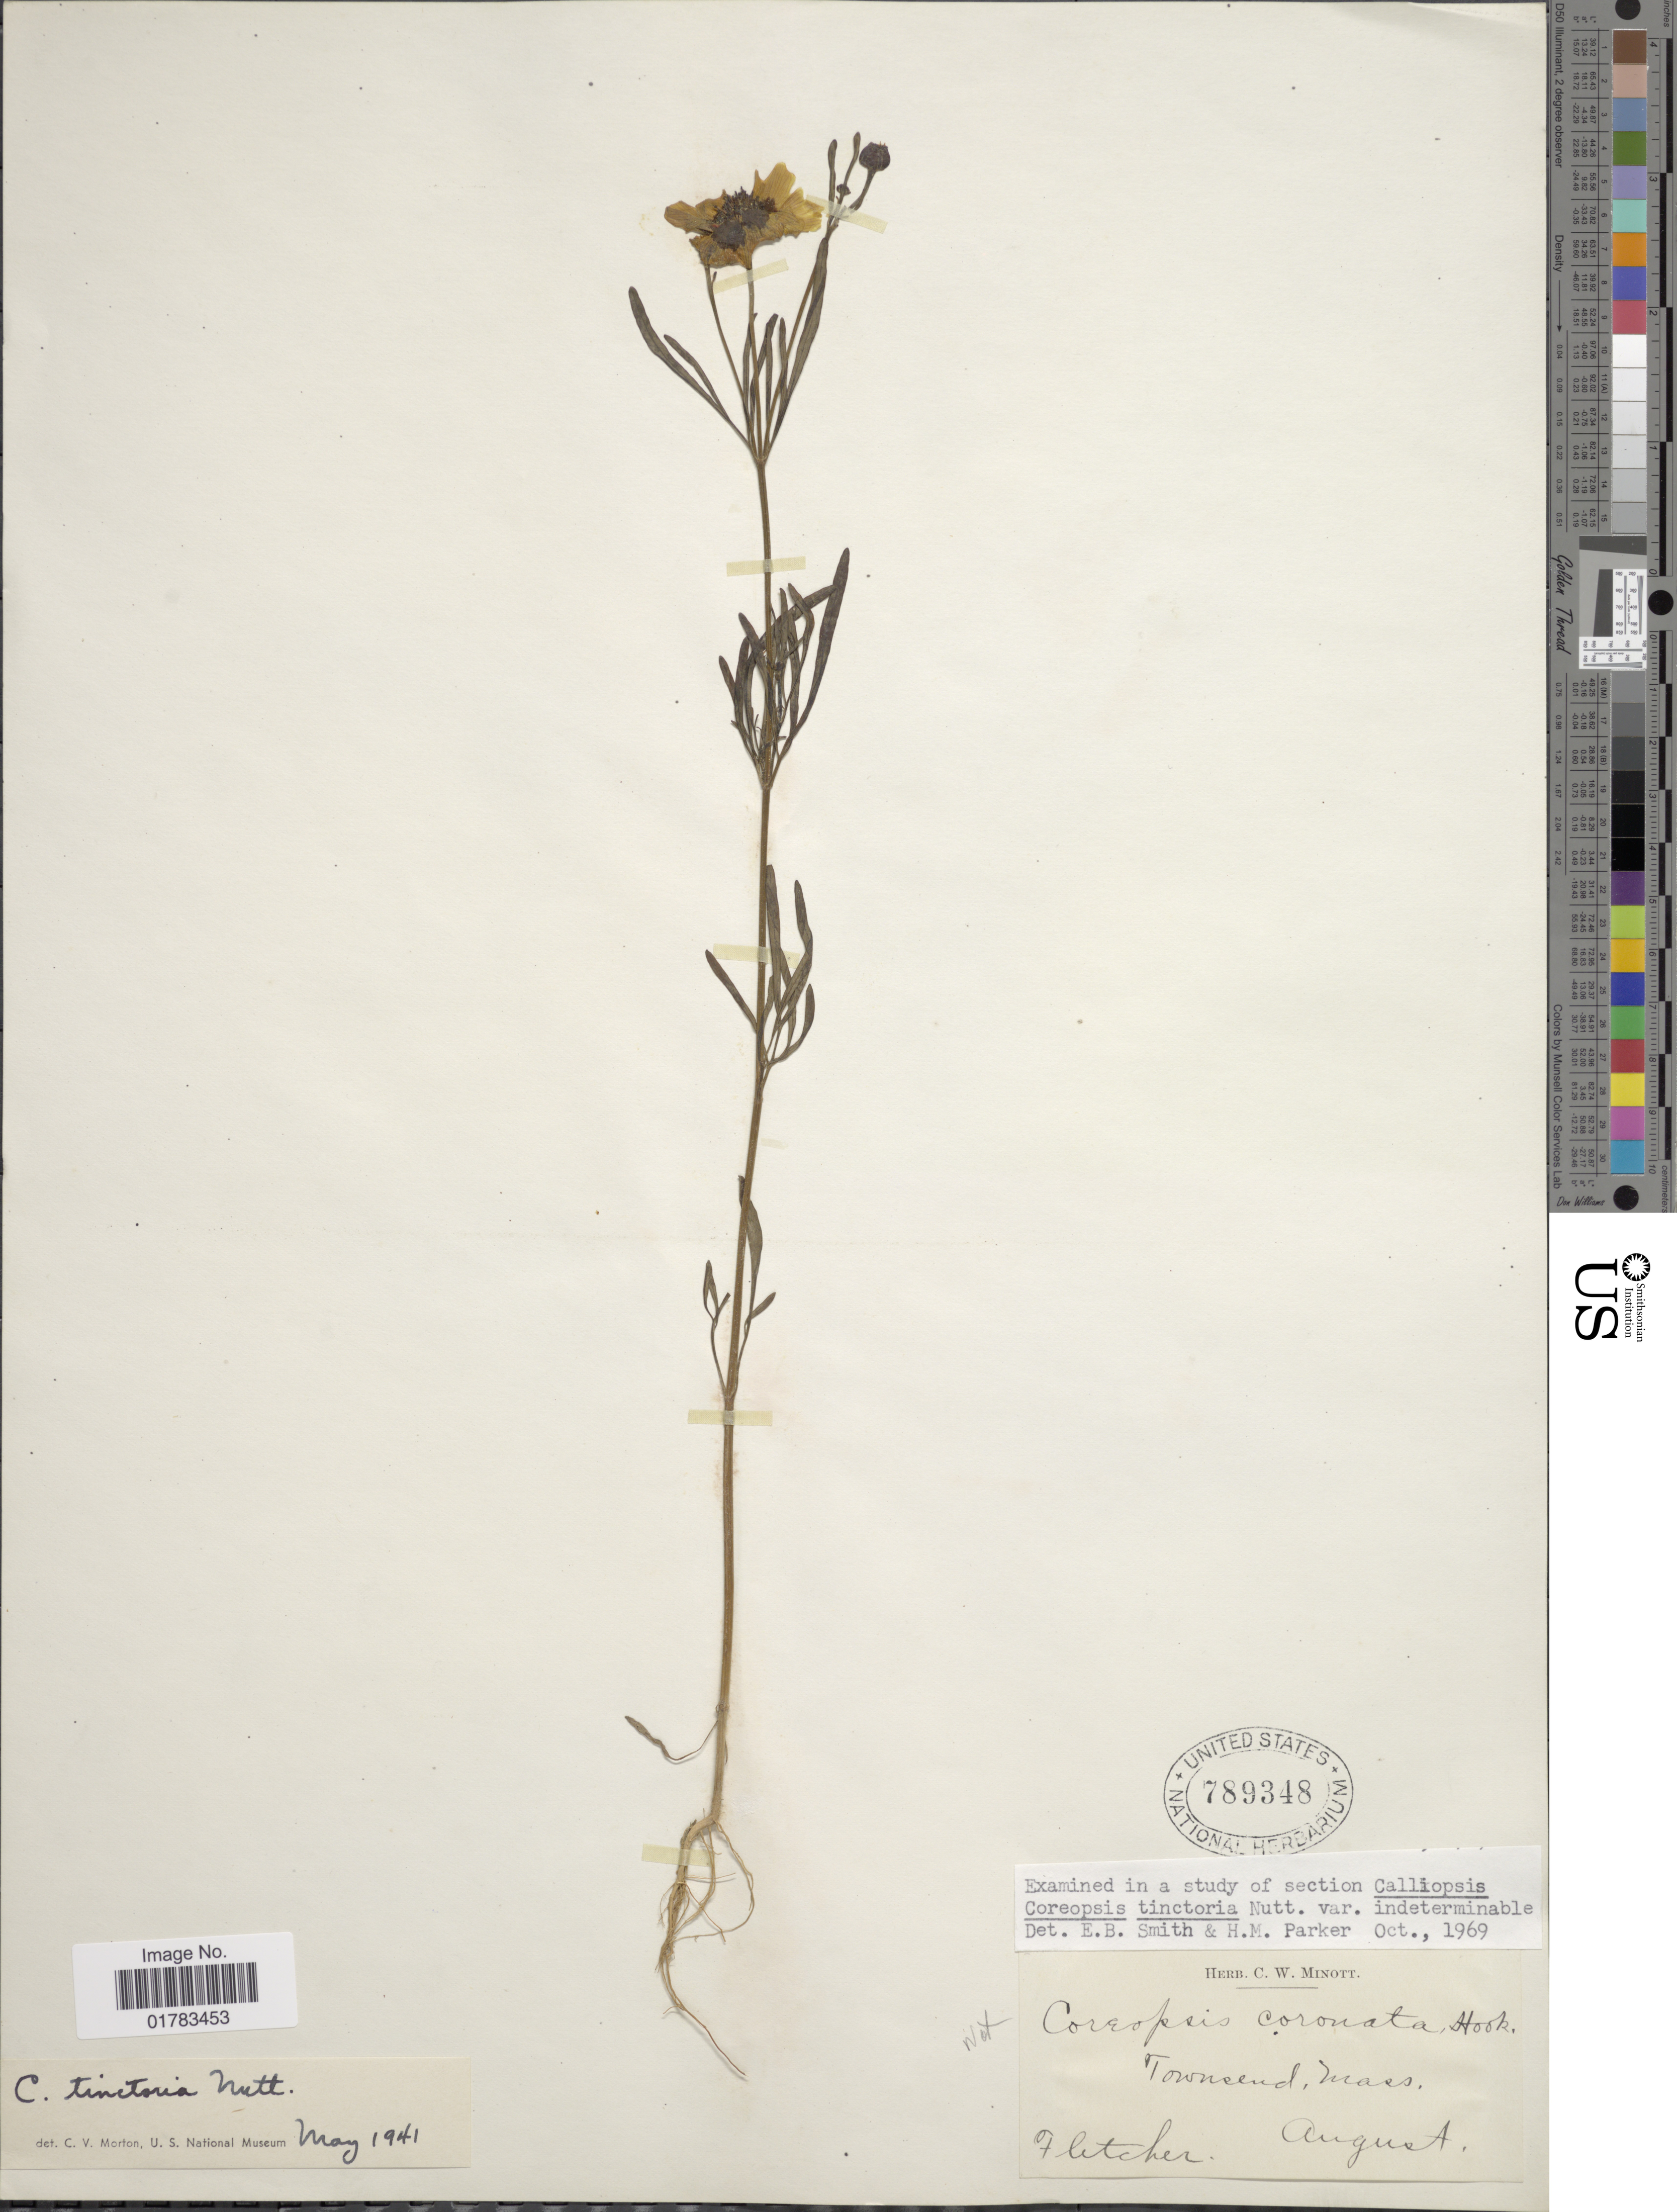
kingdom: Plantae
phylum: Tracheophyta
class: Magnoliopsida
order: Asterales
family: Asteraceae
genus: Coreopsis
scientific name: Coreopsis tinctoria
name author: Nutt.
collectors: -. Fletcher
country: United States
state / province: Massachusetts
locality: Townsend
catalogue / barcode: US 789348